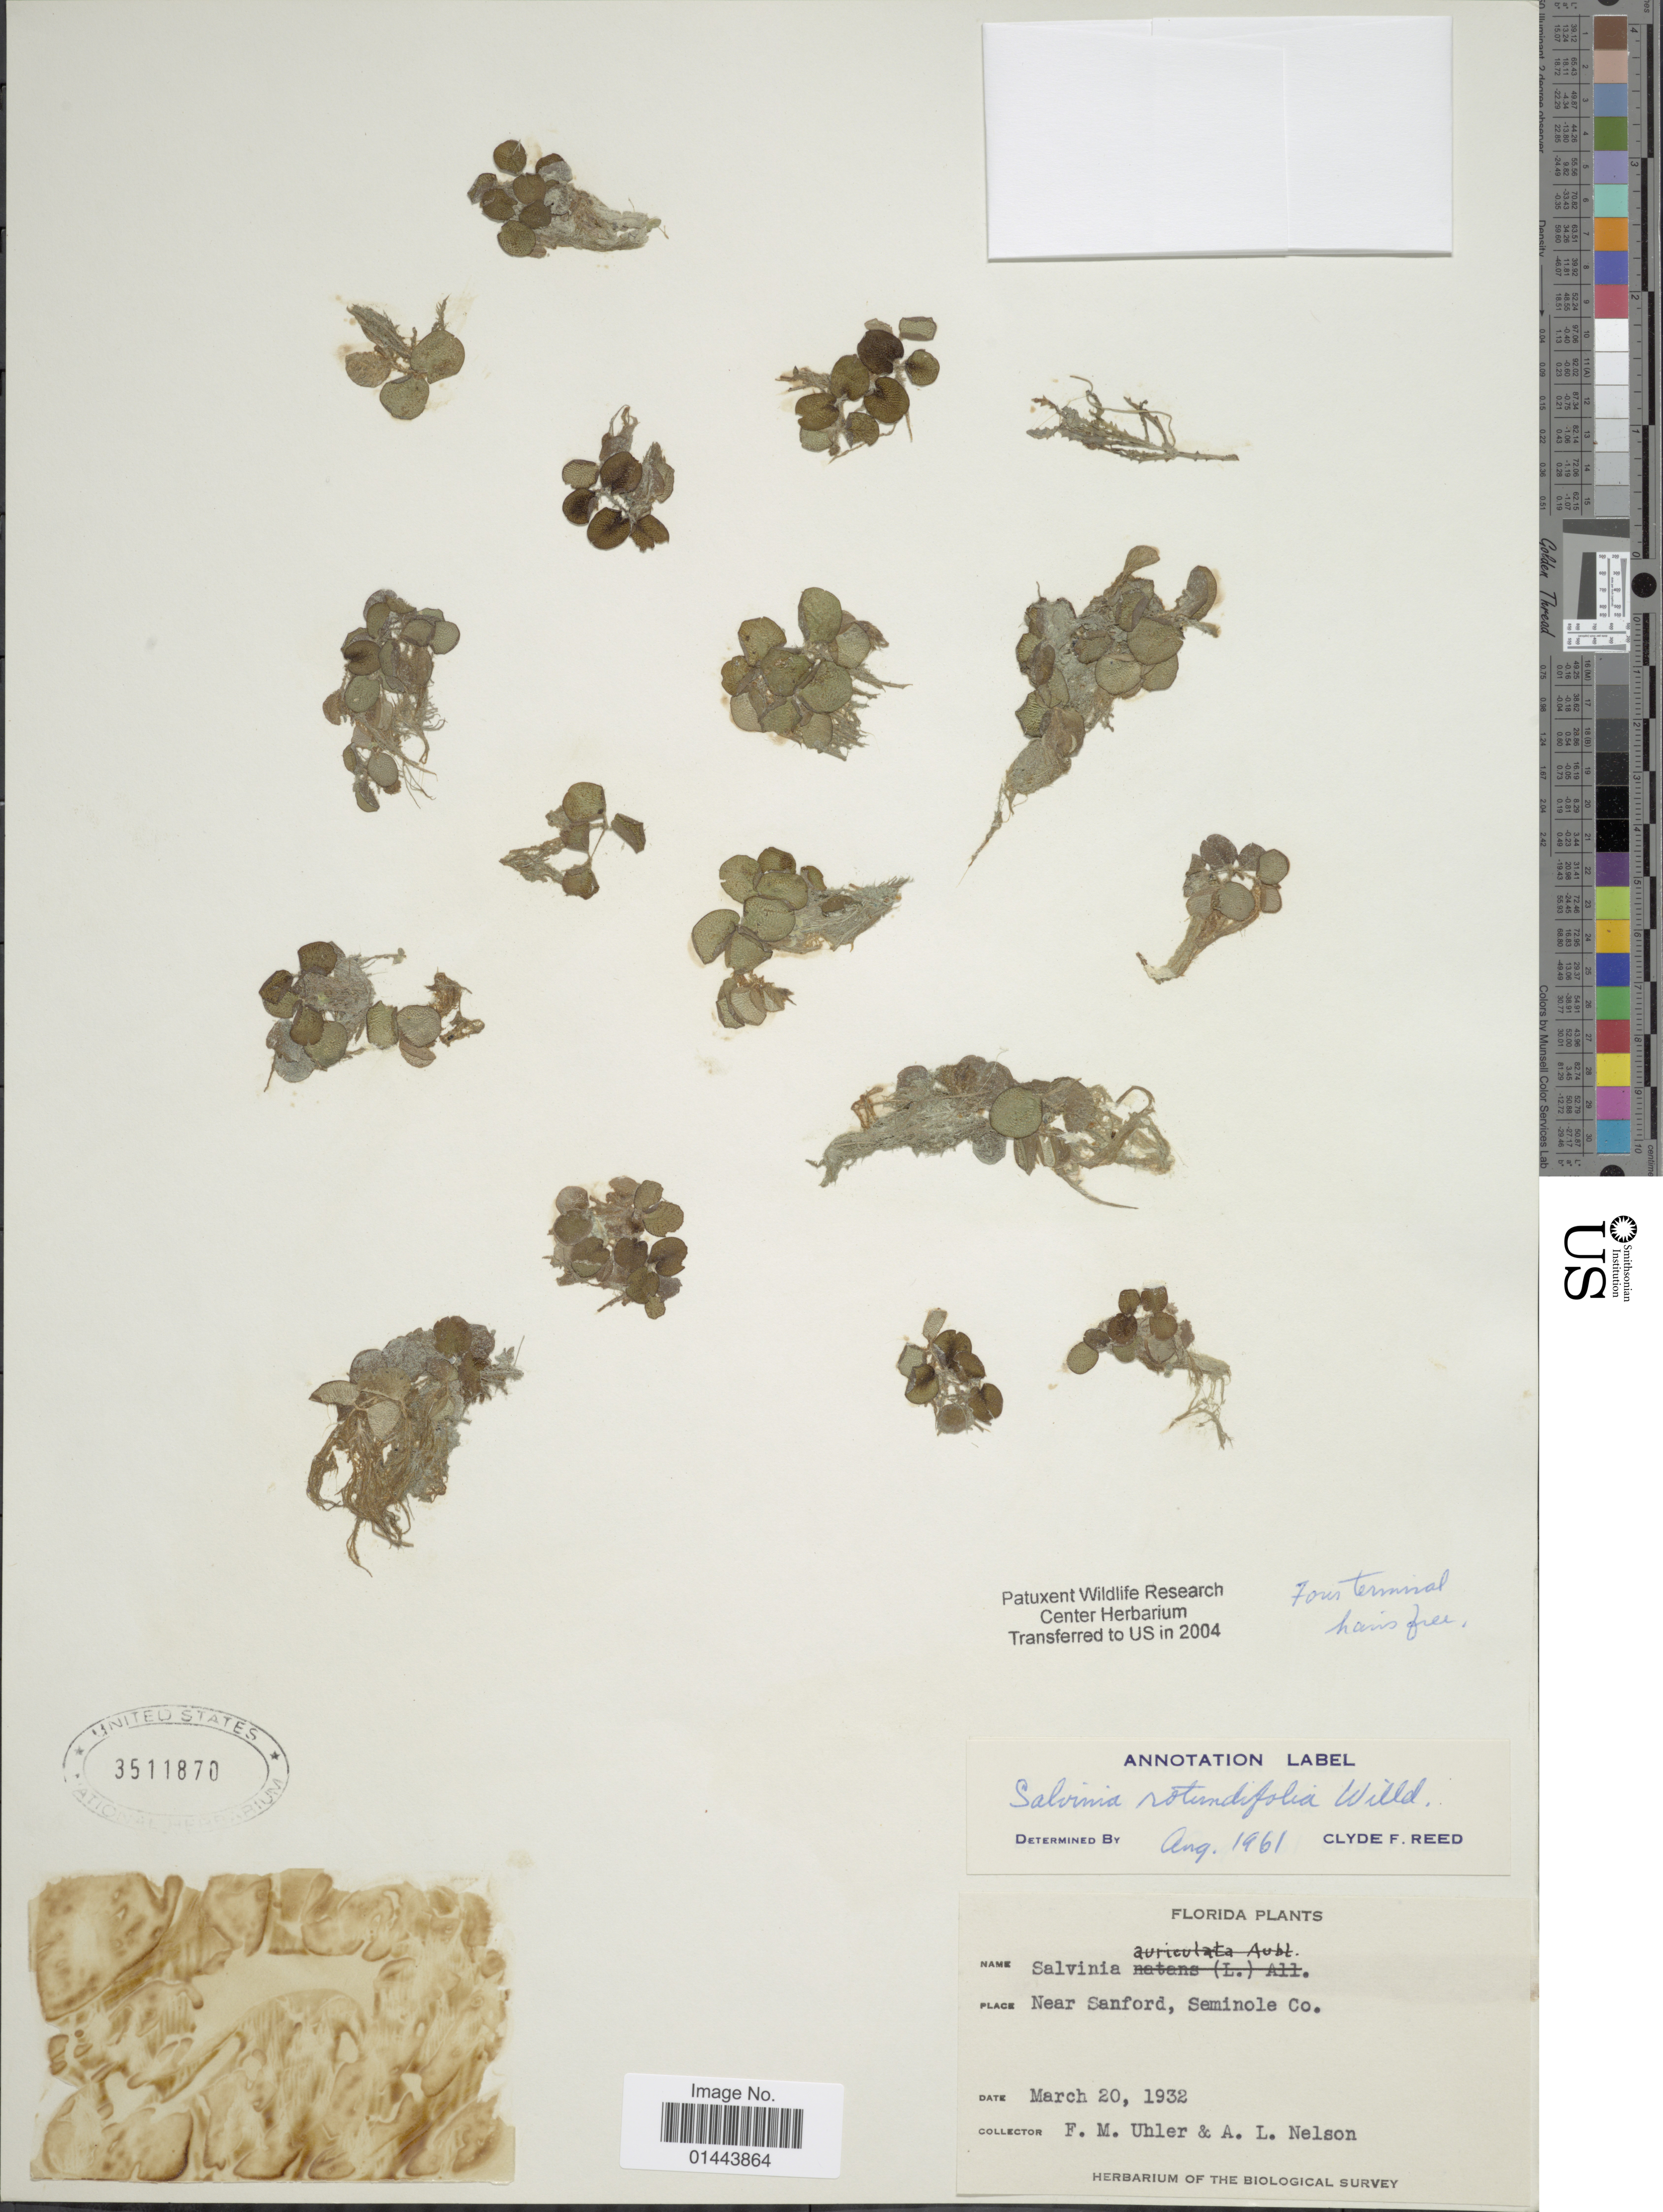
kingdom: Plantae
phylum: Tracheophyta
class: Polypodiopsida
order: Salviniales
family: Salviniaceae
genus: Salvinia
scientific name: Salvinia minima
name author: Baker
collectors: F. M. Uhler & A. L. Nelson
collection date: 1932-03-20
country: United States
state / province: Florida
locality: Near Sanford, Seminole Co.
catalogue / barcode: US 3511870